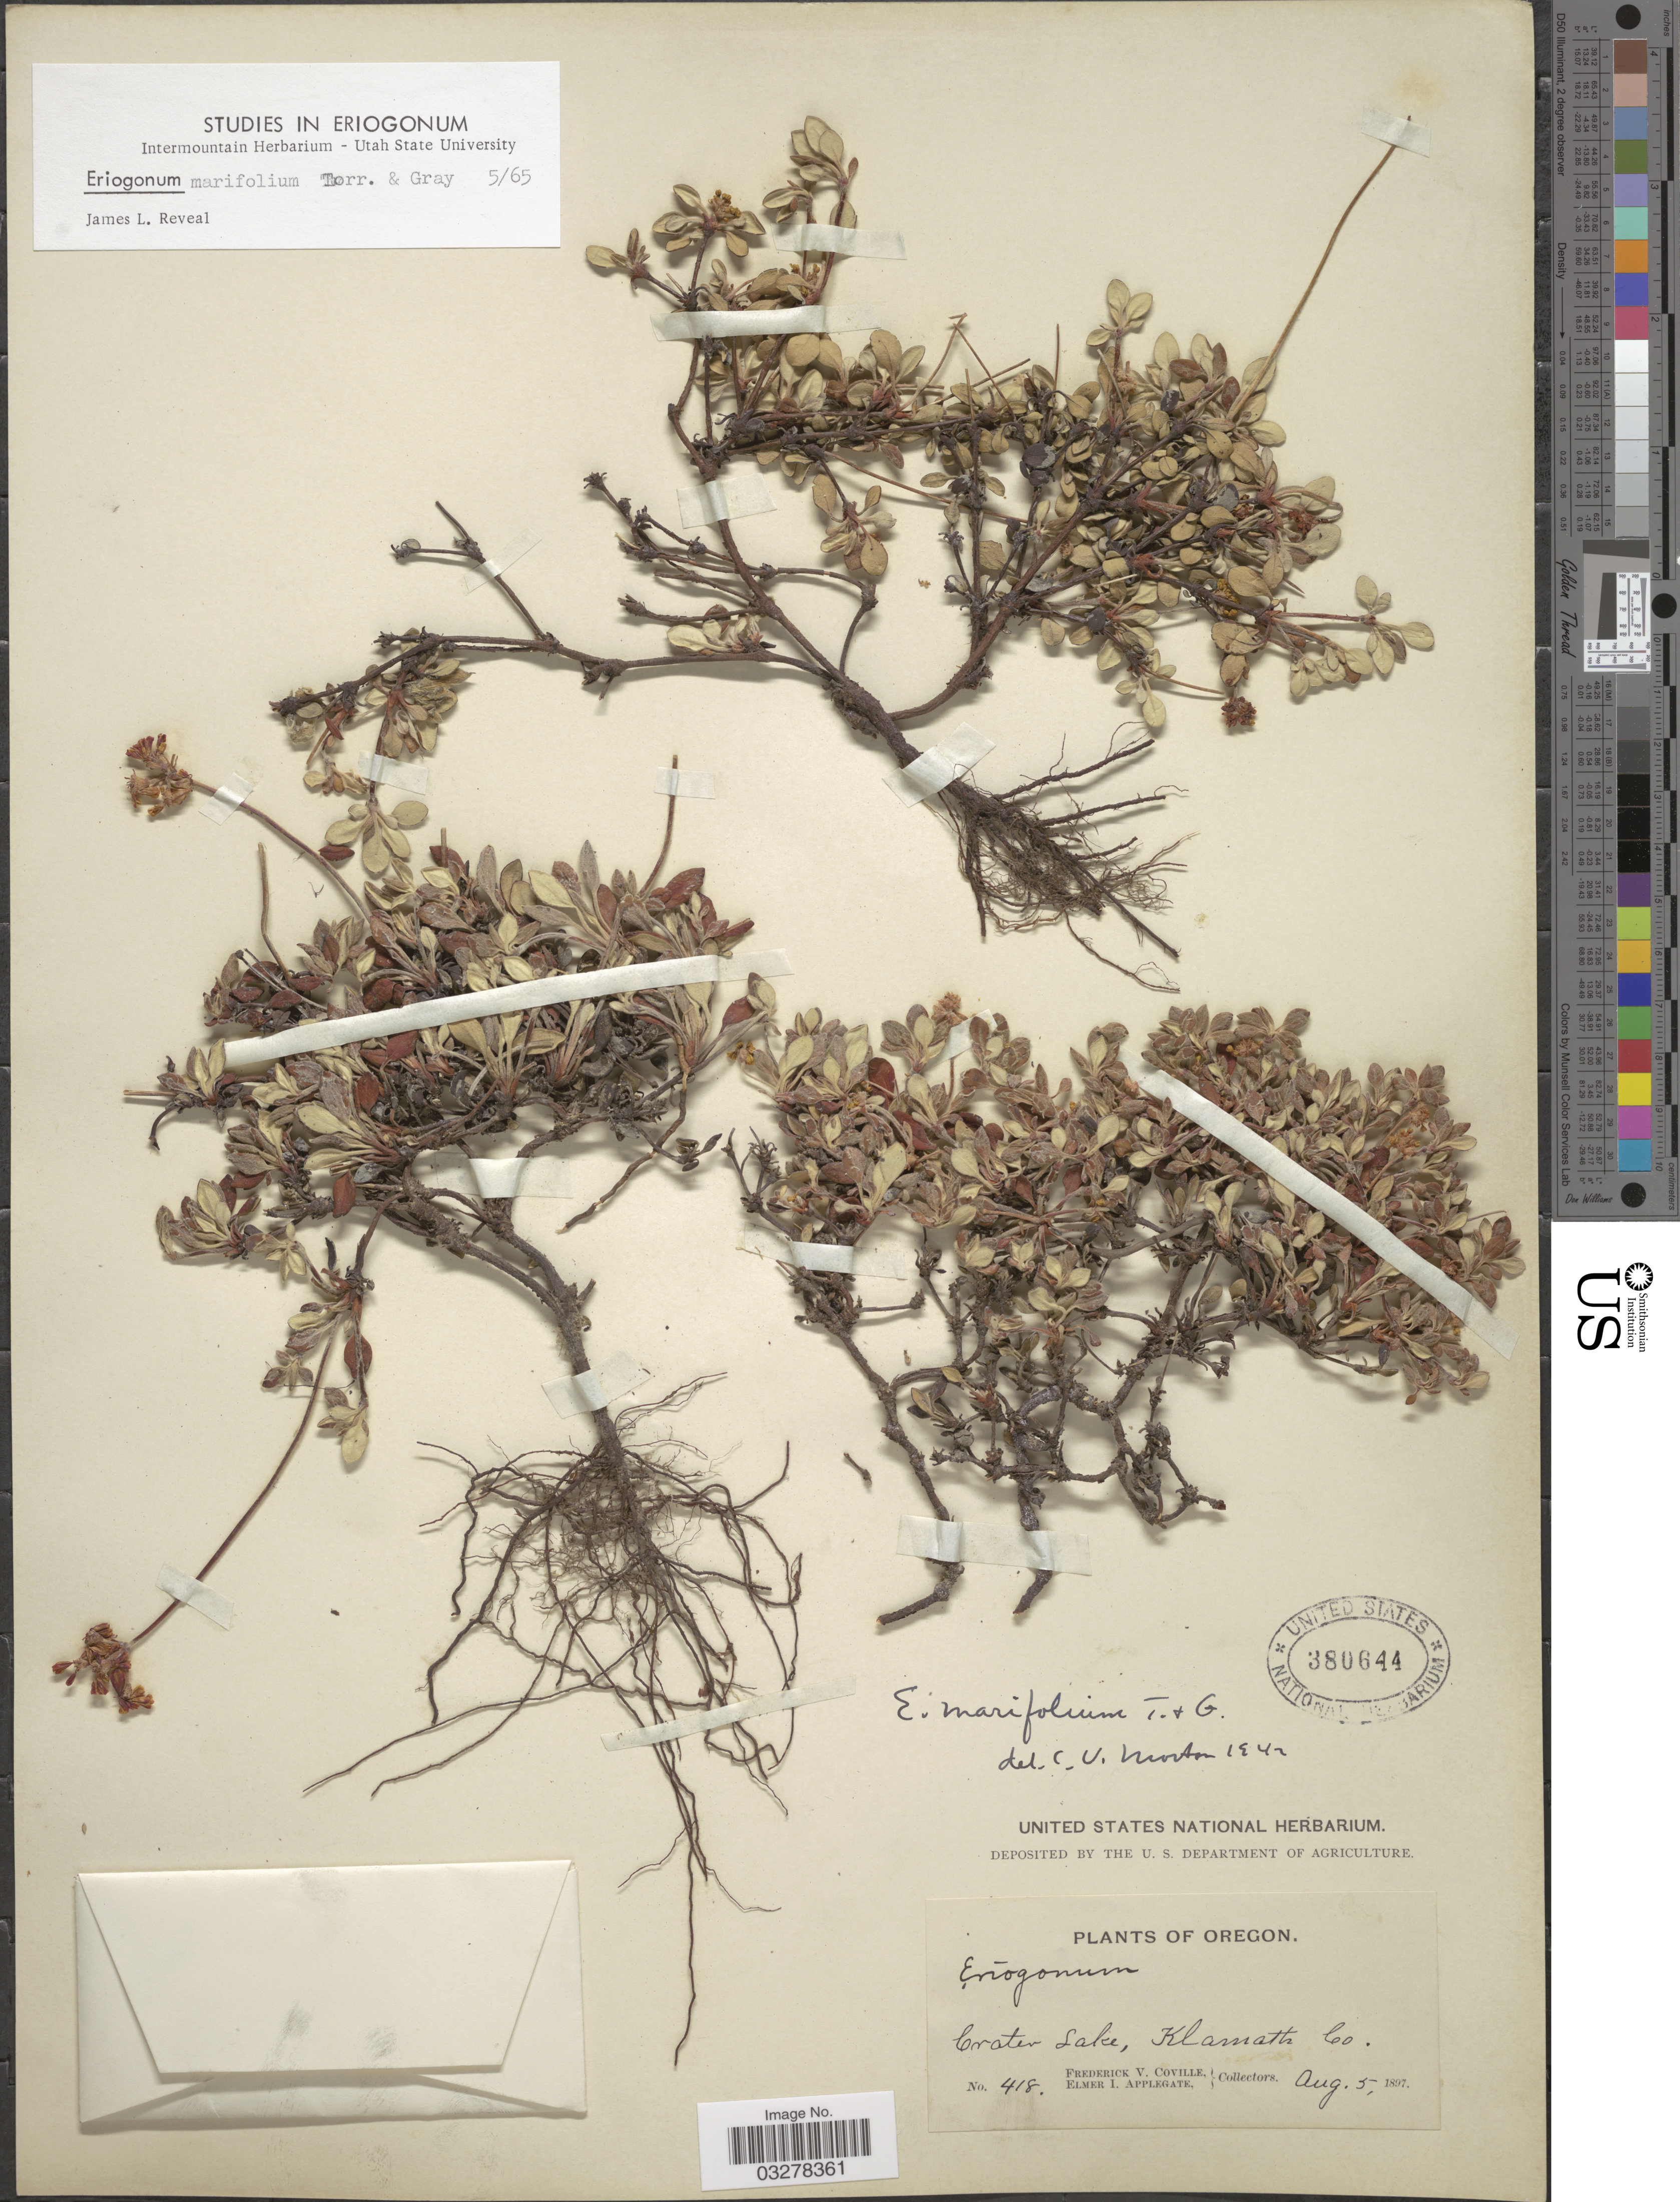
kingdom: Plantae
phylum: Tracheophyta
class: Magnoliopsida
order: Caryophyllales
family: Polygonaceae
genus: Eriogonum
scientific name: Eriogonum marifolium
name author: Torr. & A. Gray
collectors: F. V. Coville & E. I. Applegate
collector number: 418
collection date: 1897-08-05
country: United States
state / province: Oregon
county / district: Klamath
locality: Crater Lake, Klamath Co.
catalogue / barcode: US 380644